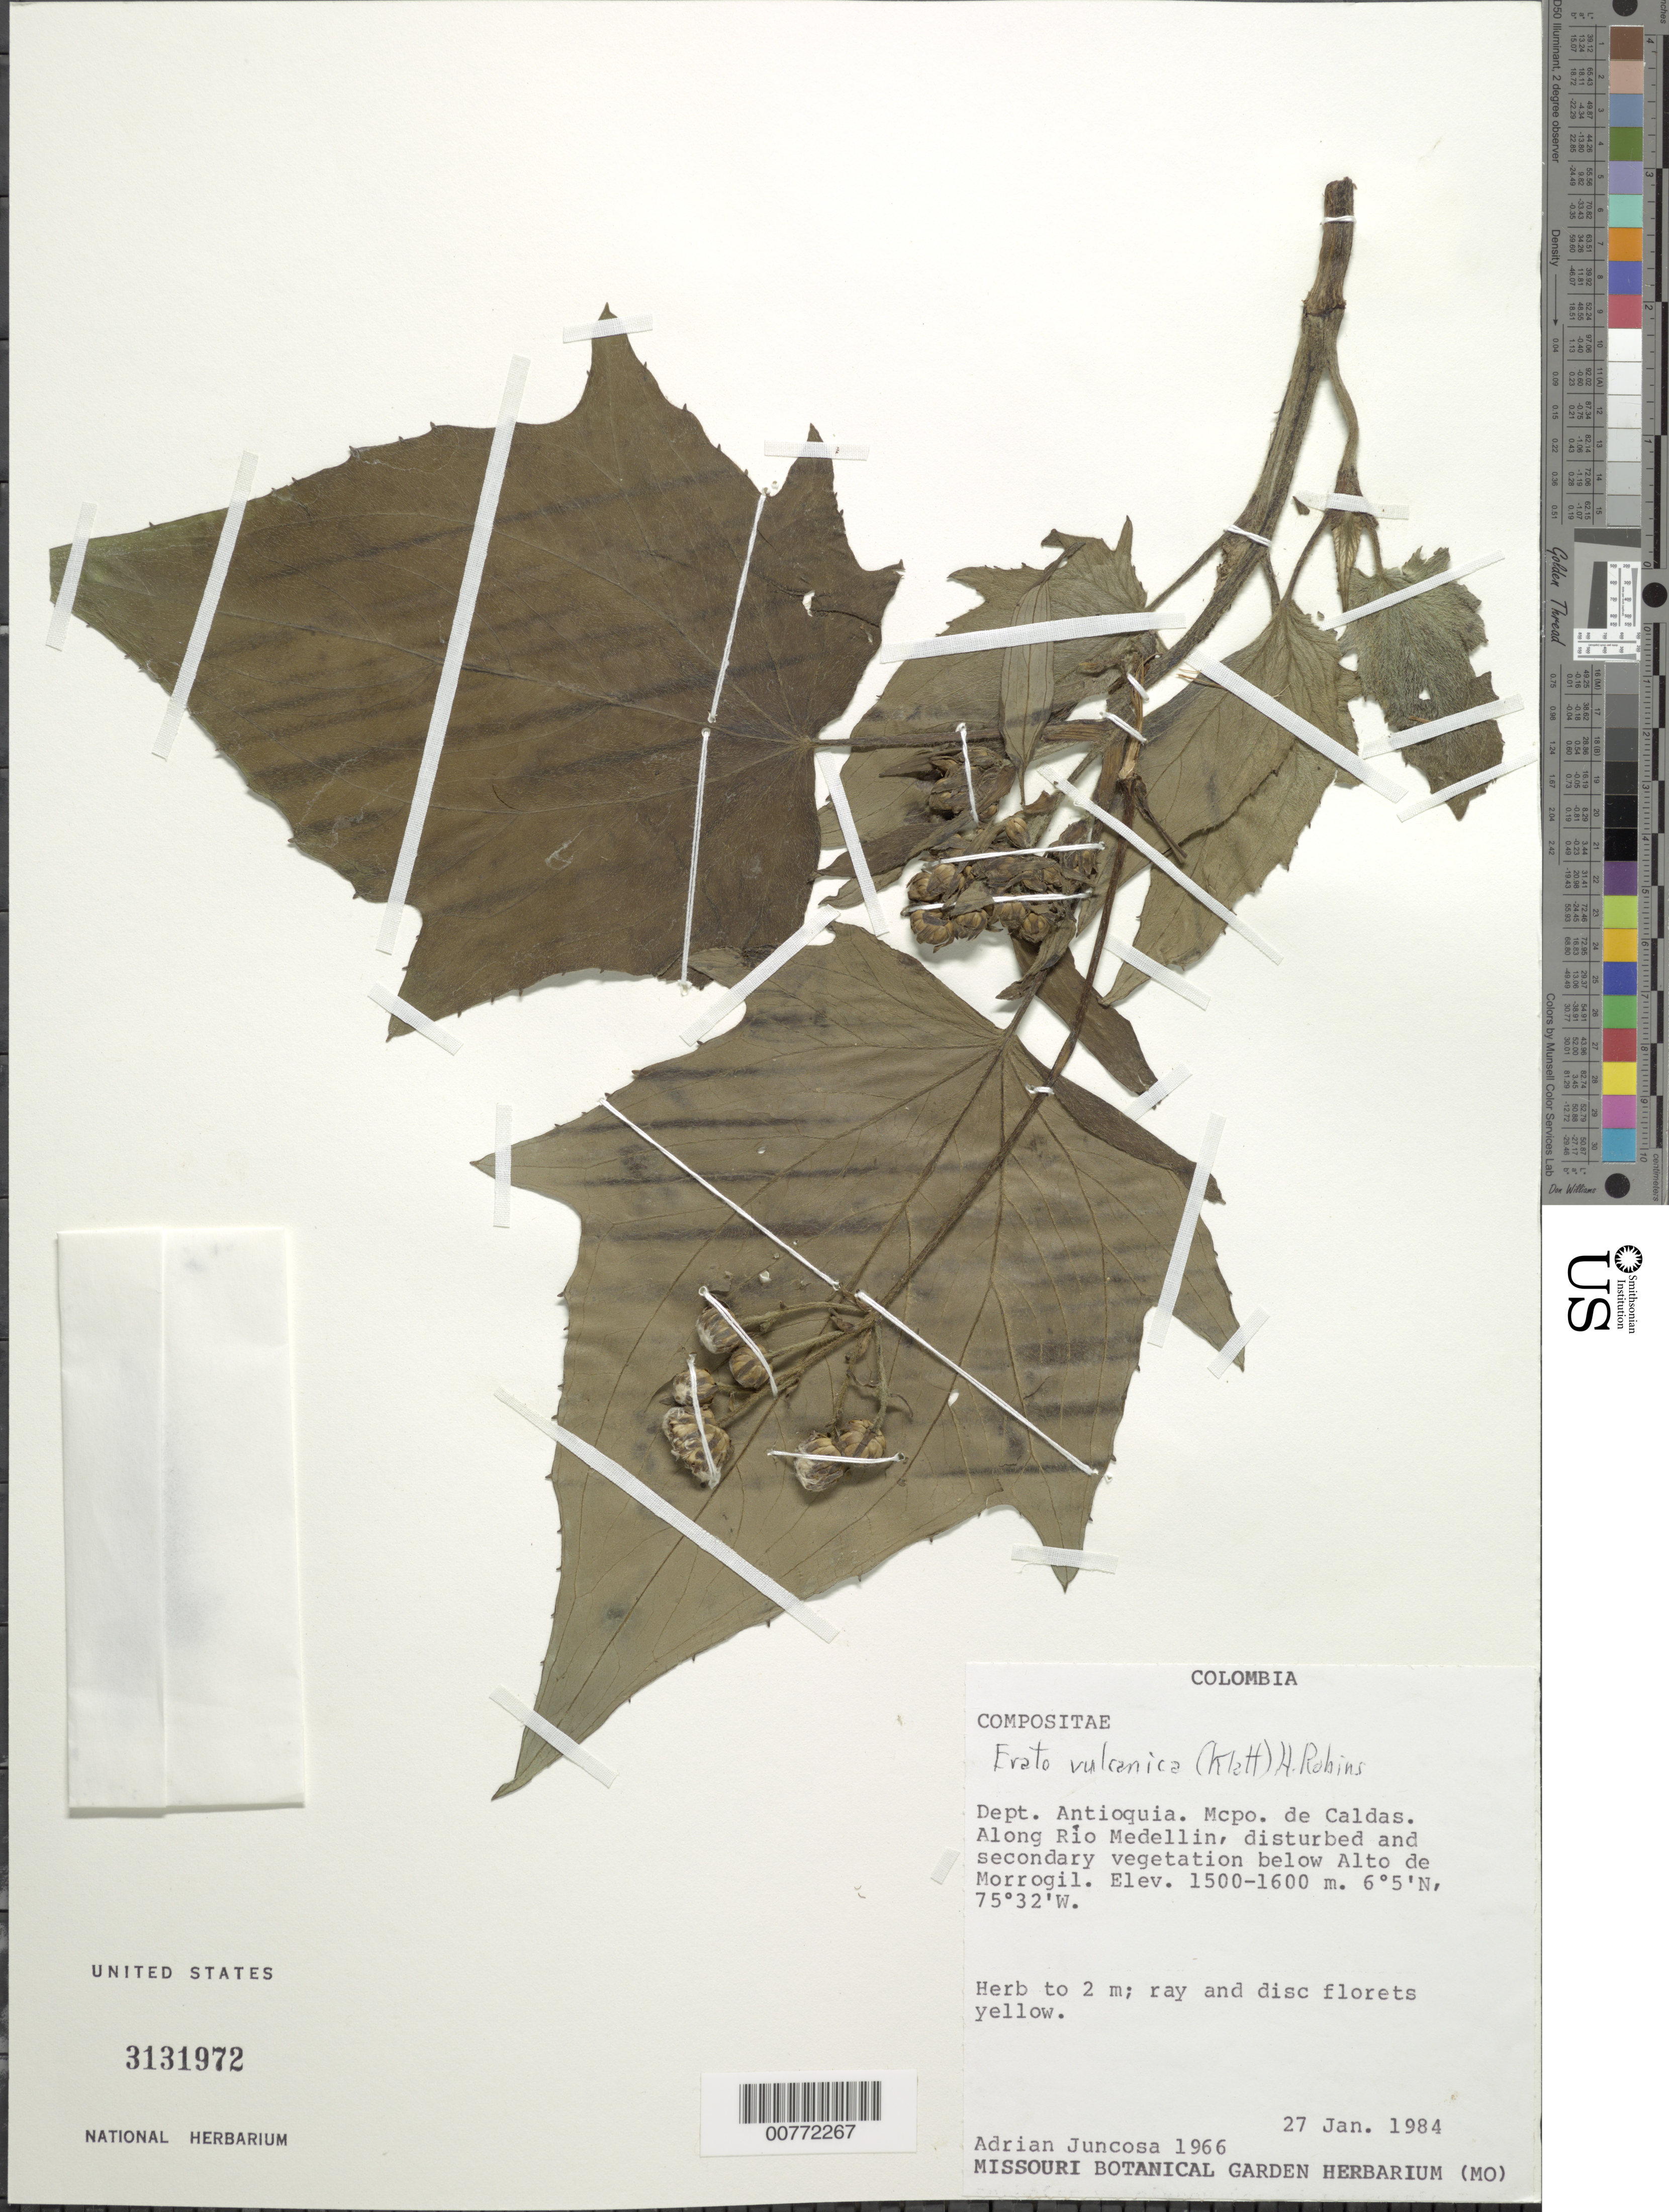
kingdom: Plantae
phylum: Tracheophyta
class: Magnoliopsida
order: Asterales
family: Asteraceae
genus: Erato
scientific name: Erato vulcanica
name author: (Klatt) H. Rob.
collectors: A. Juncosa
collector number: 1966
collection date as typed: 27-Jan-84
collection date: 1984-01-27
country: Colombia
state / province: Antioquia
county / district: Caldas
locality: Rio Medellin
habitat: Disturbed and secondary veg. below Alto de Morrogil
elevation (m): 1500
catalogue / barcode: US 3131972